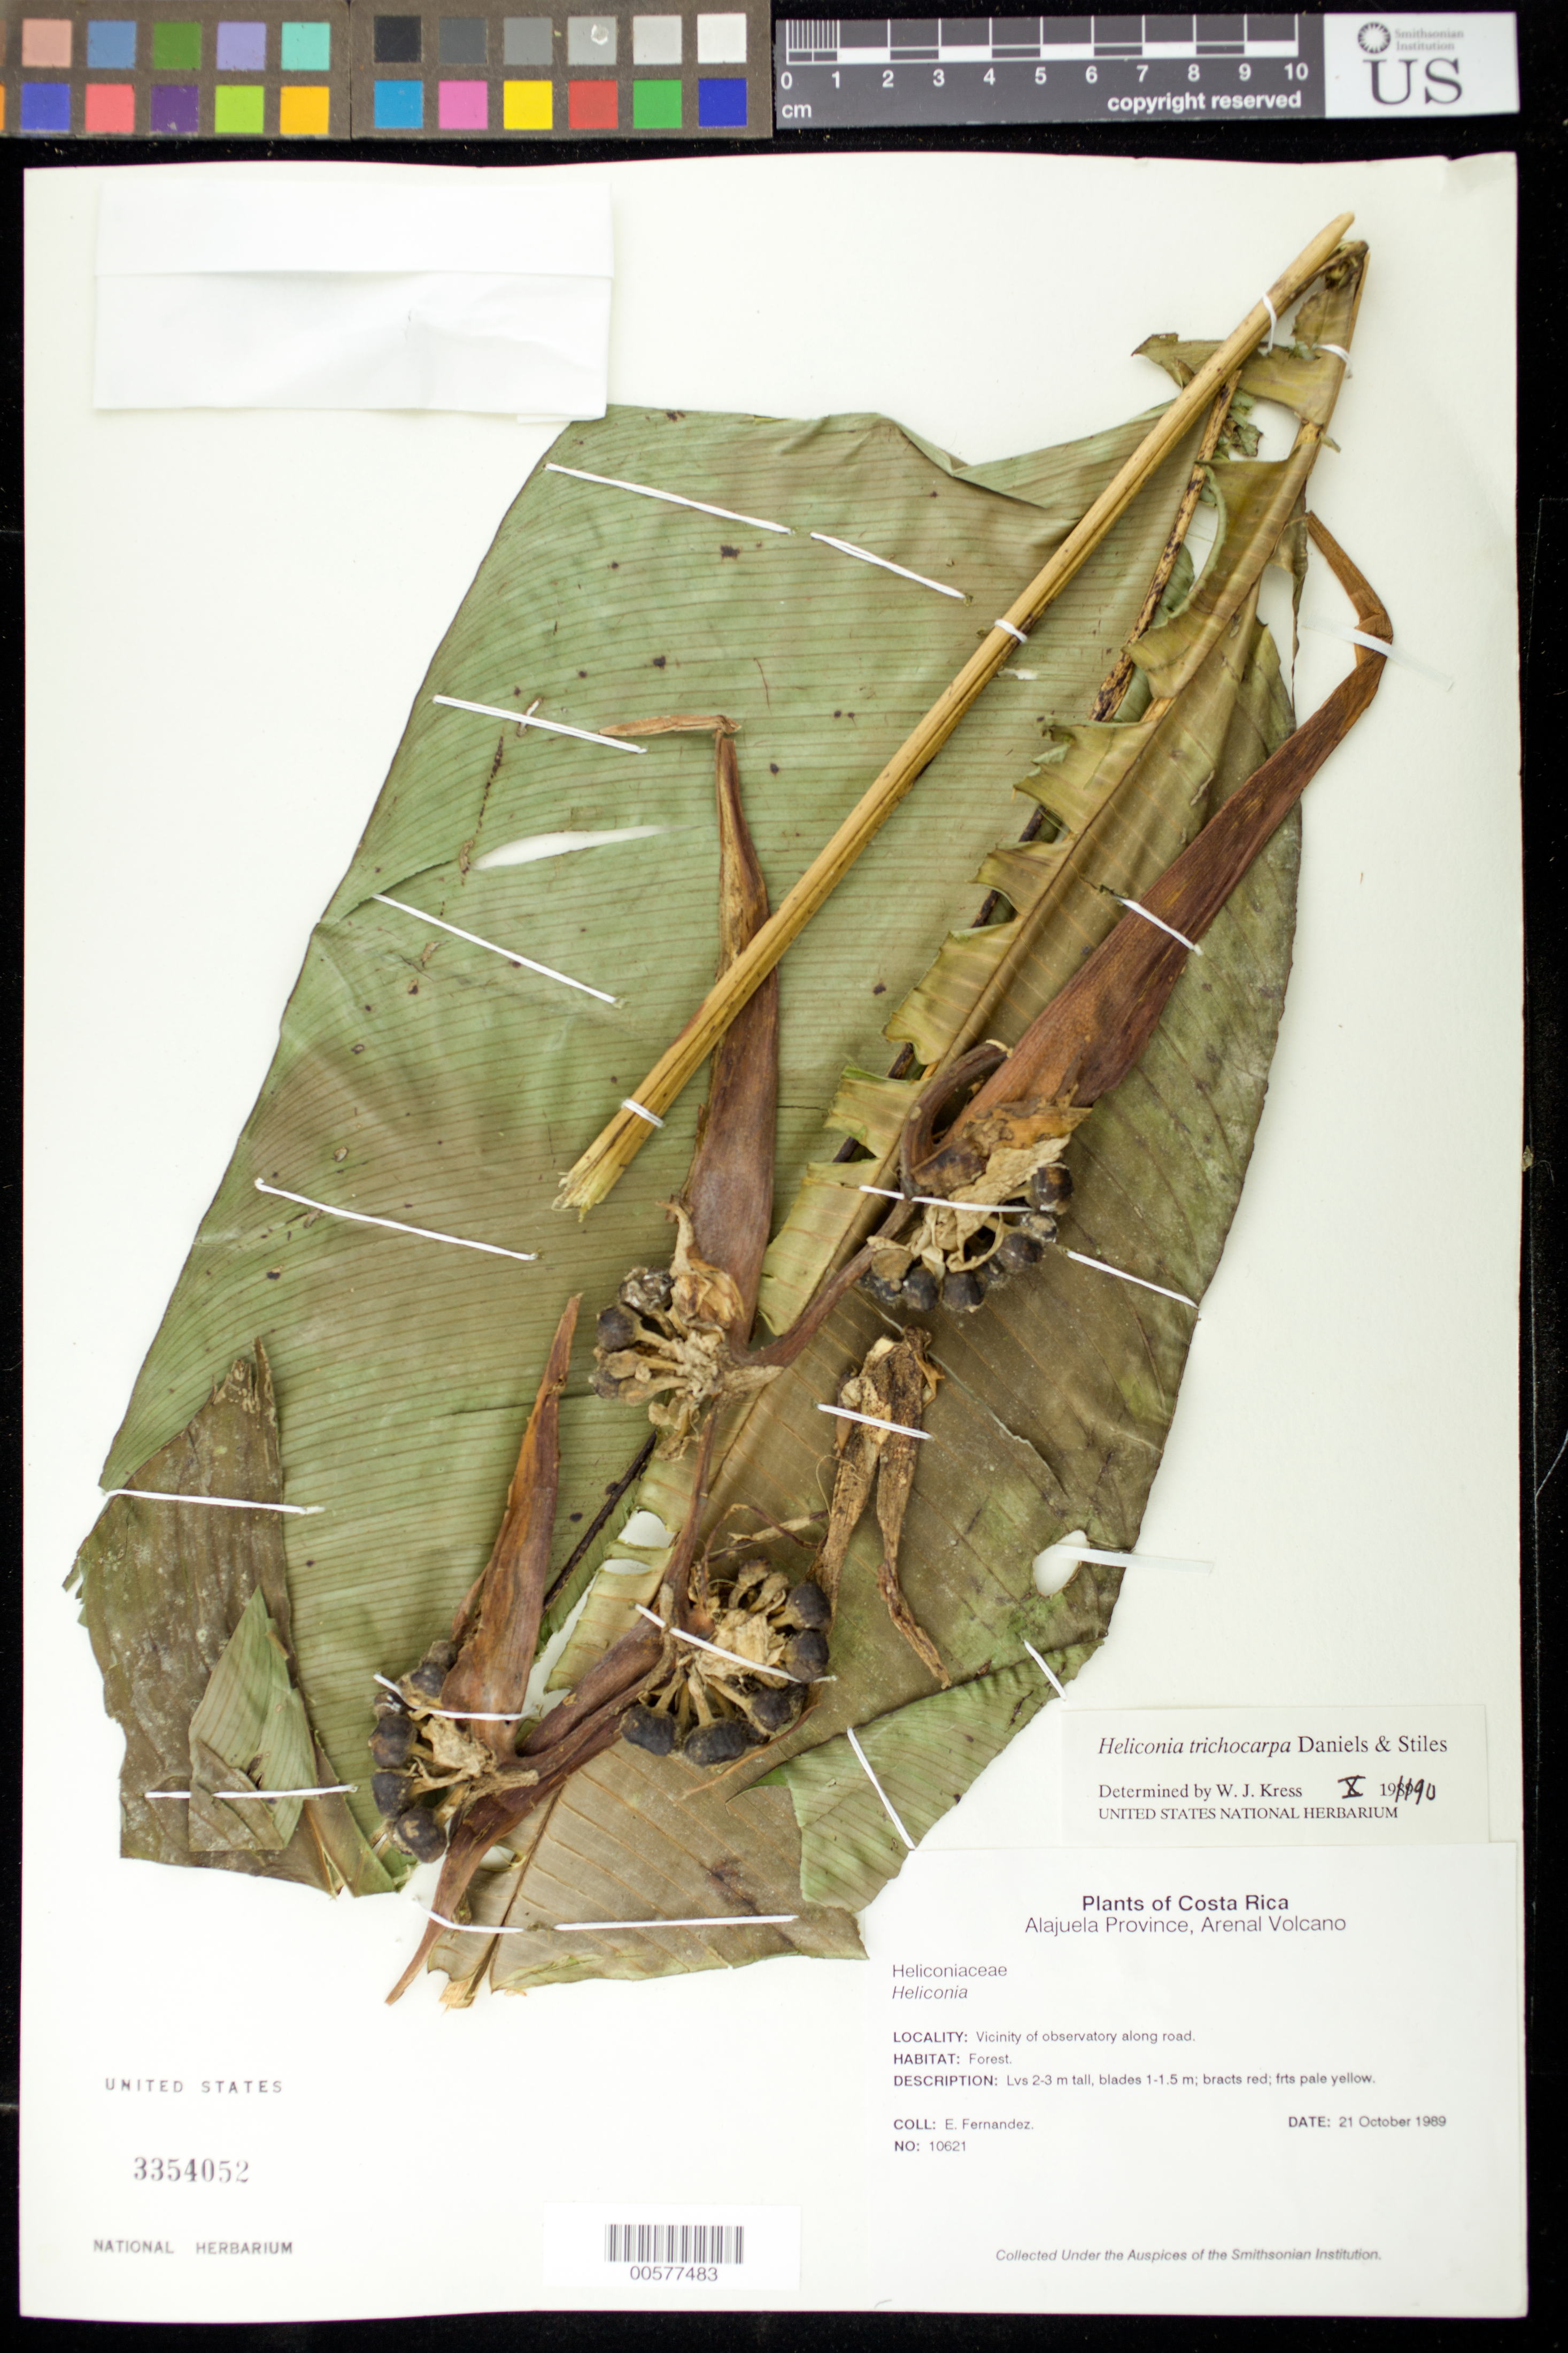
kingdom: Plantae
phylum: Tracheophyta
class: Liliopsida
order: Zingiberales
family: Heliconiaceae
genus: Heliconia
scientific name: Heliconia trichocarpa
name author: G.S. Daniels & F.G. Stiles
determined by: Kress, W. J., (US), Smithsonian Institution - National Museum of Natural History (UNITED STATES)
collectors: A. Fernández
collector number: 10621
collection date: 1989-10-21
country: Costa Rica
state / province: Alajuela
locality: Vicinity of observatory along road.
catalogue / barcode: US 3354052